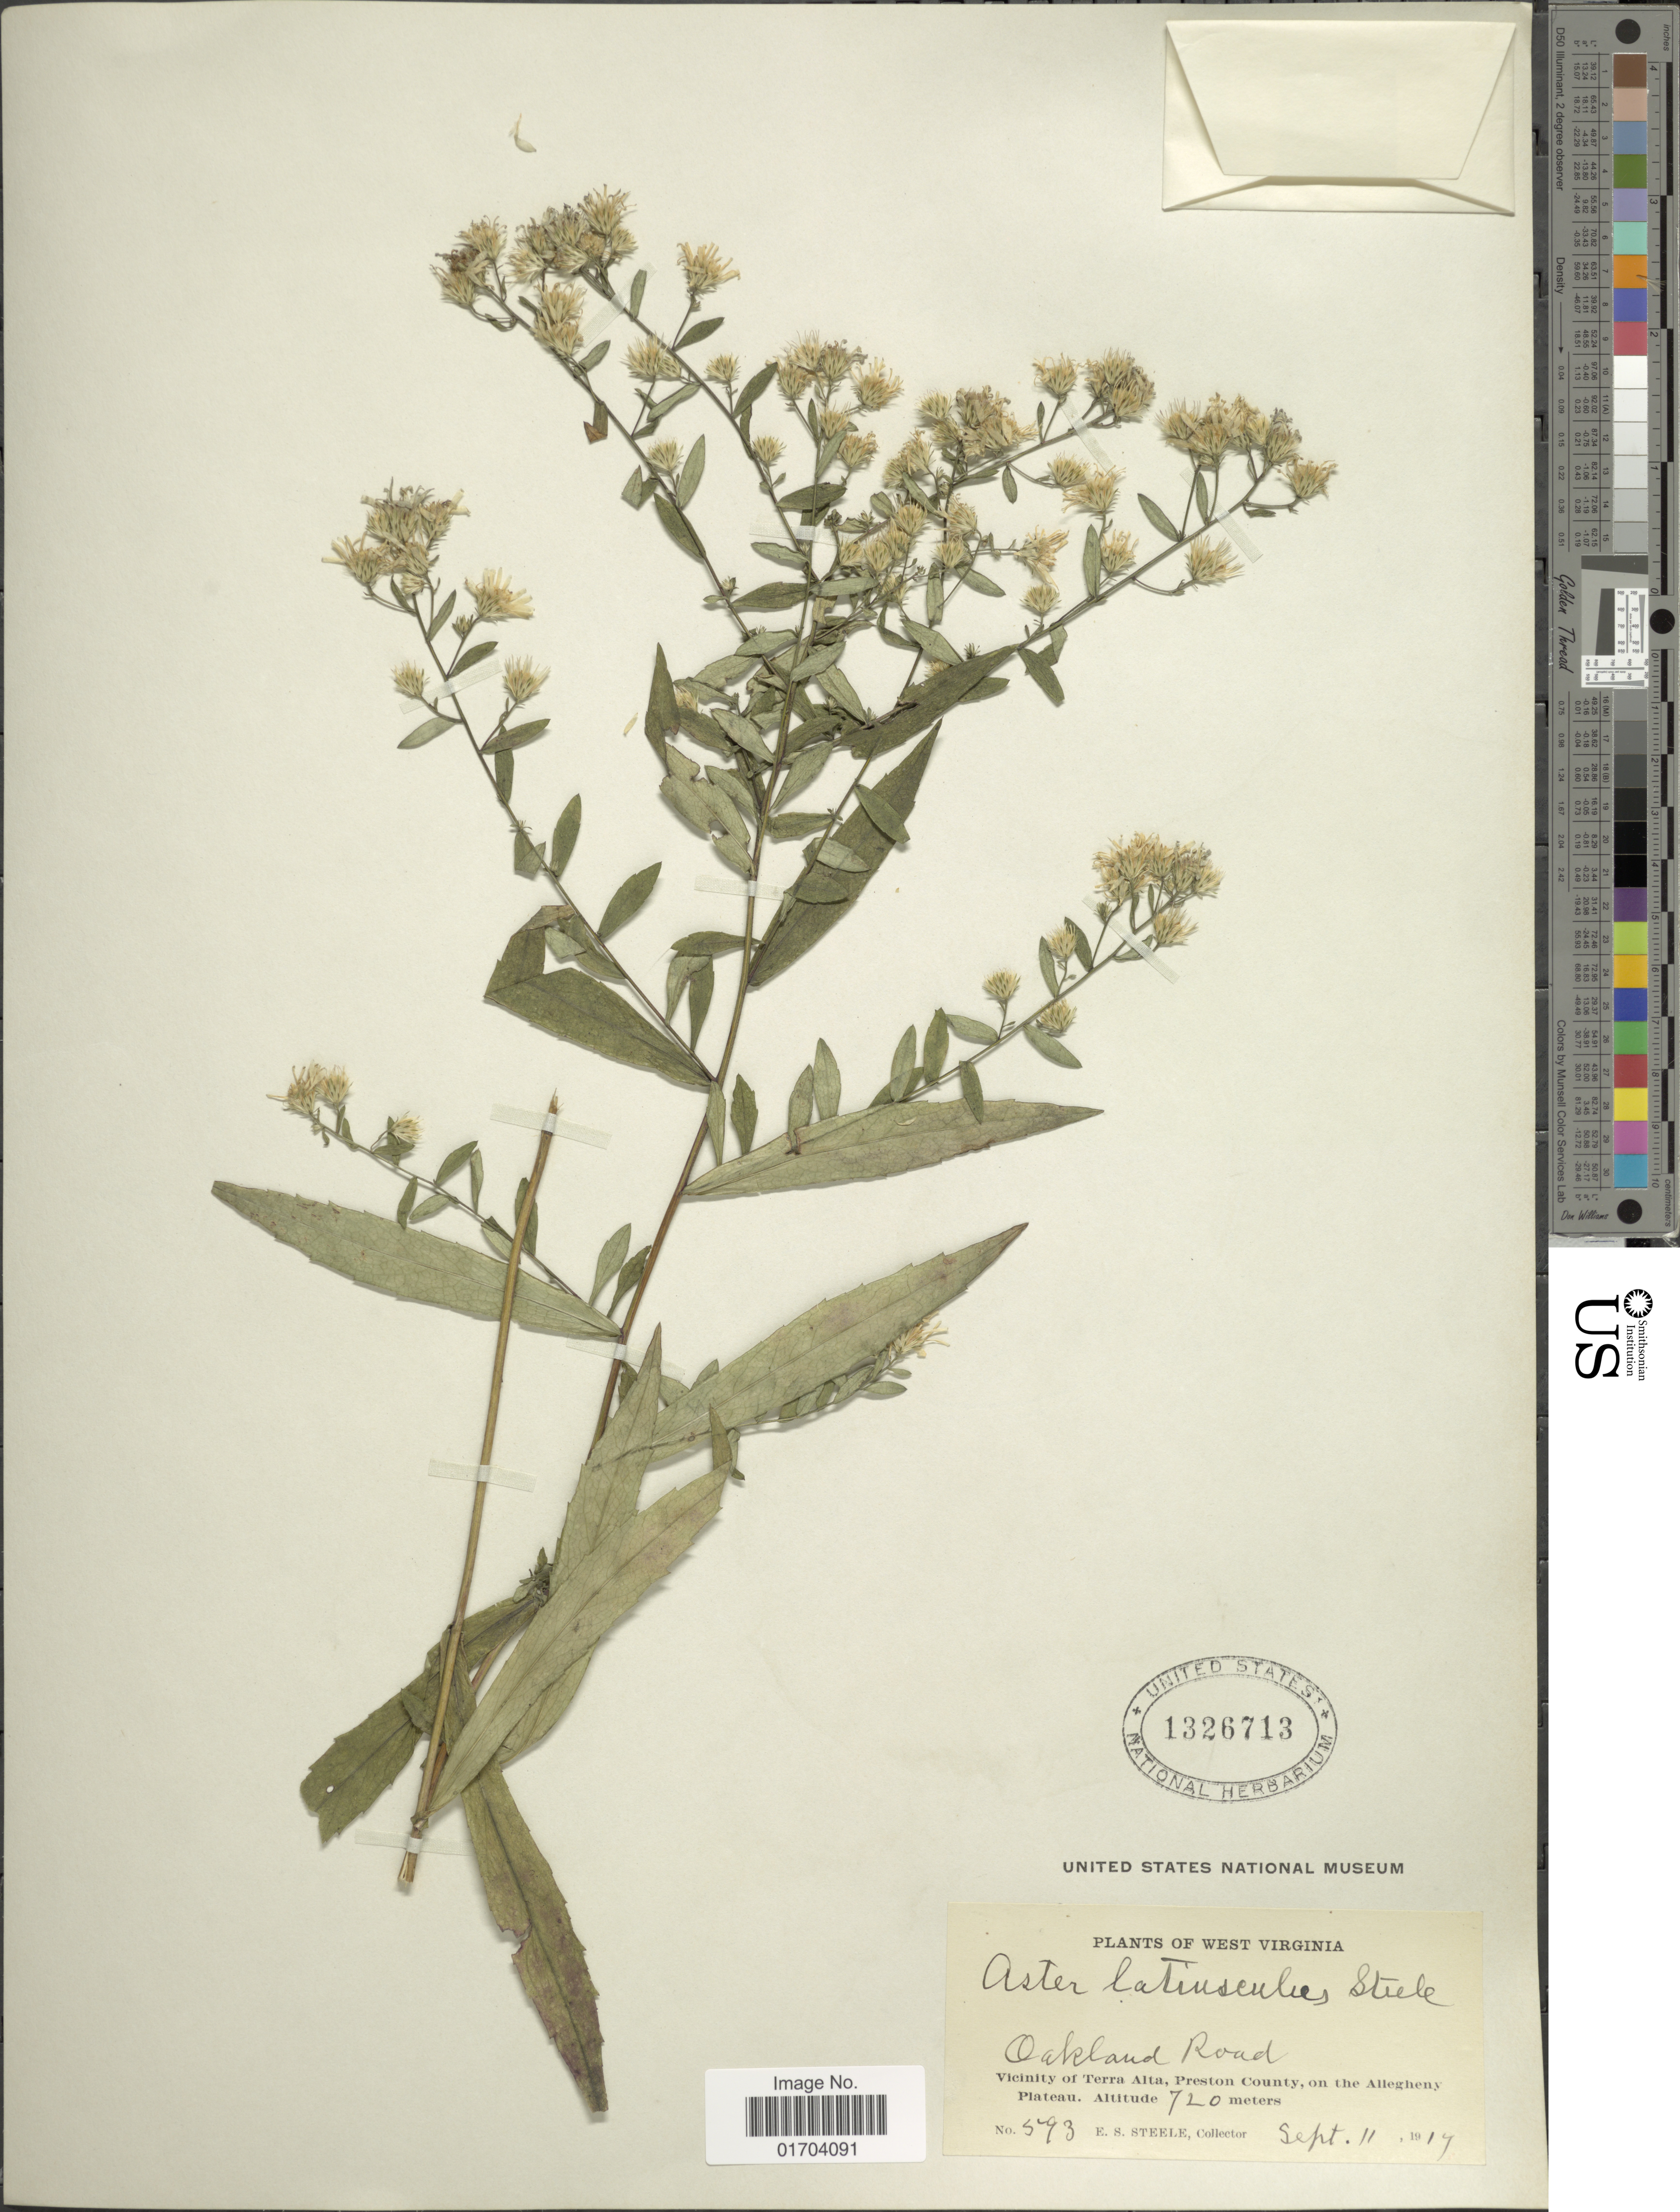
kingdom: Plantae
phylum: Tracheophyta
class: Magnoliopsida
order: Asterales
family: Asteraceae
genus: Aster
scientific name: Aster latiusculus E.S. Steele sp. nov. ined.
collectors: E. Steele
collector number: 593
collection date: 1919-09-11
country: United States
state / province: West Virginia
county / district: Preston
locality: Oakland Road, Vicinity of Terra Alta, Preston County, on the Allegheny Plateau.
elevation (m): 720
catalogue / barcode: US 1326713